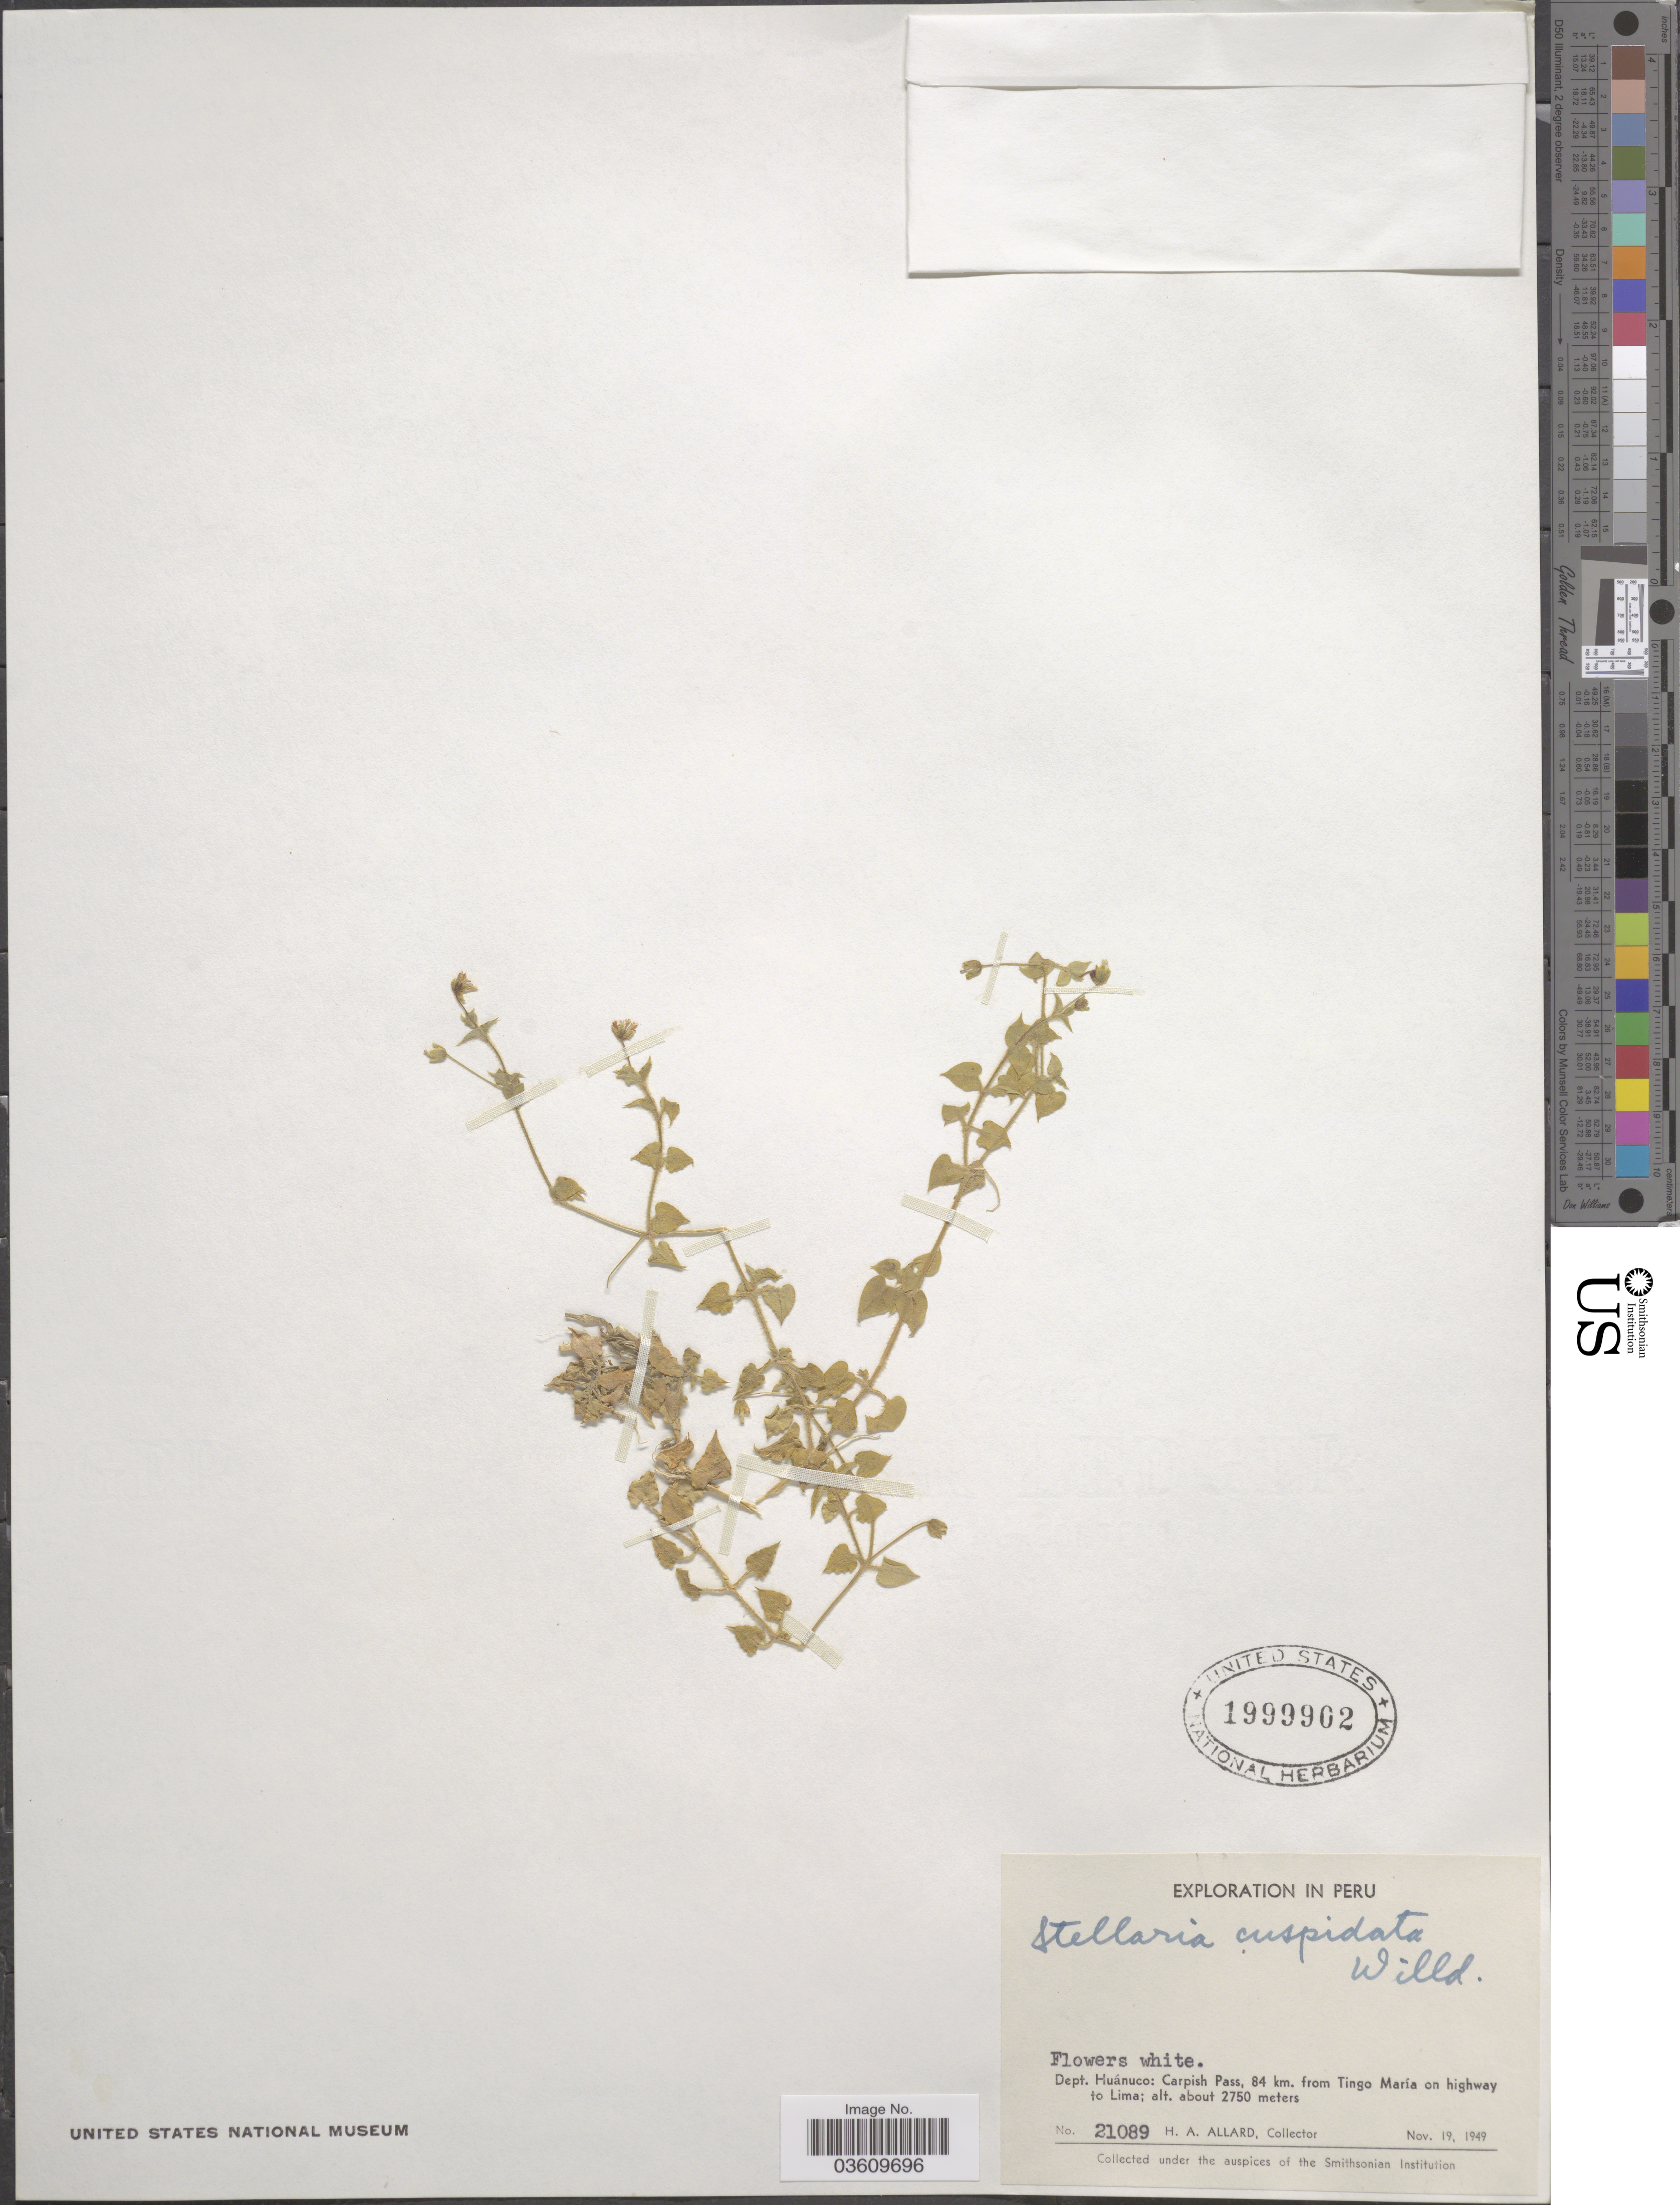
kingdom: Plantae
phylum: Tracheophyta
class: Magnoliopsida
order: Caryophyllales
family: Caryophyllaceae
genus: Stellaria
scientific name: Stellaria cuspidata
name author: Willd. ex Schltdl.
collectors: H. A. Allard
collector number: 21089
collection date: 1949-11-19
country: Peru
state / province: Huánuco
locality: Dept. Huánuco: Carpish Pass, 84 km. from Tingo María on highway to Lima.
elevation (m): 2750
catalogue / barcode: US 1999902